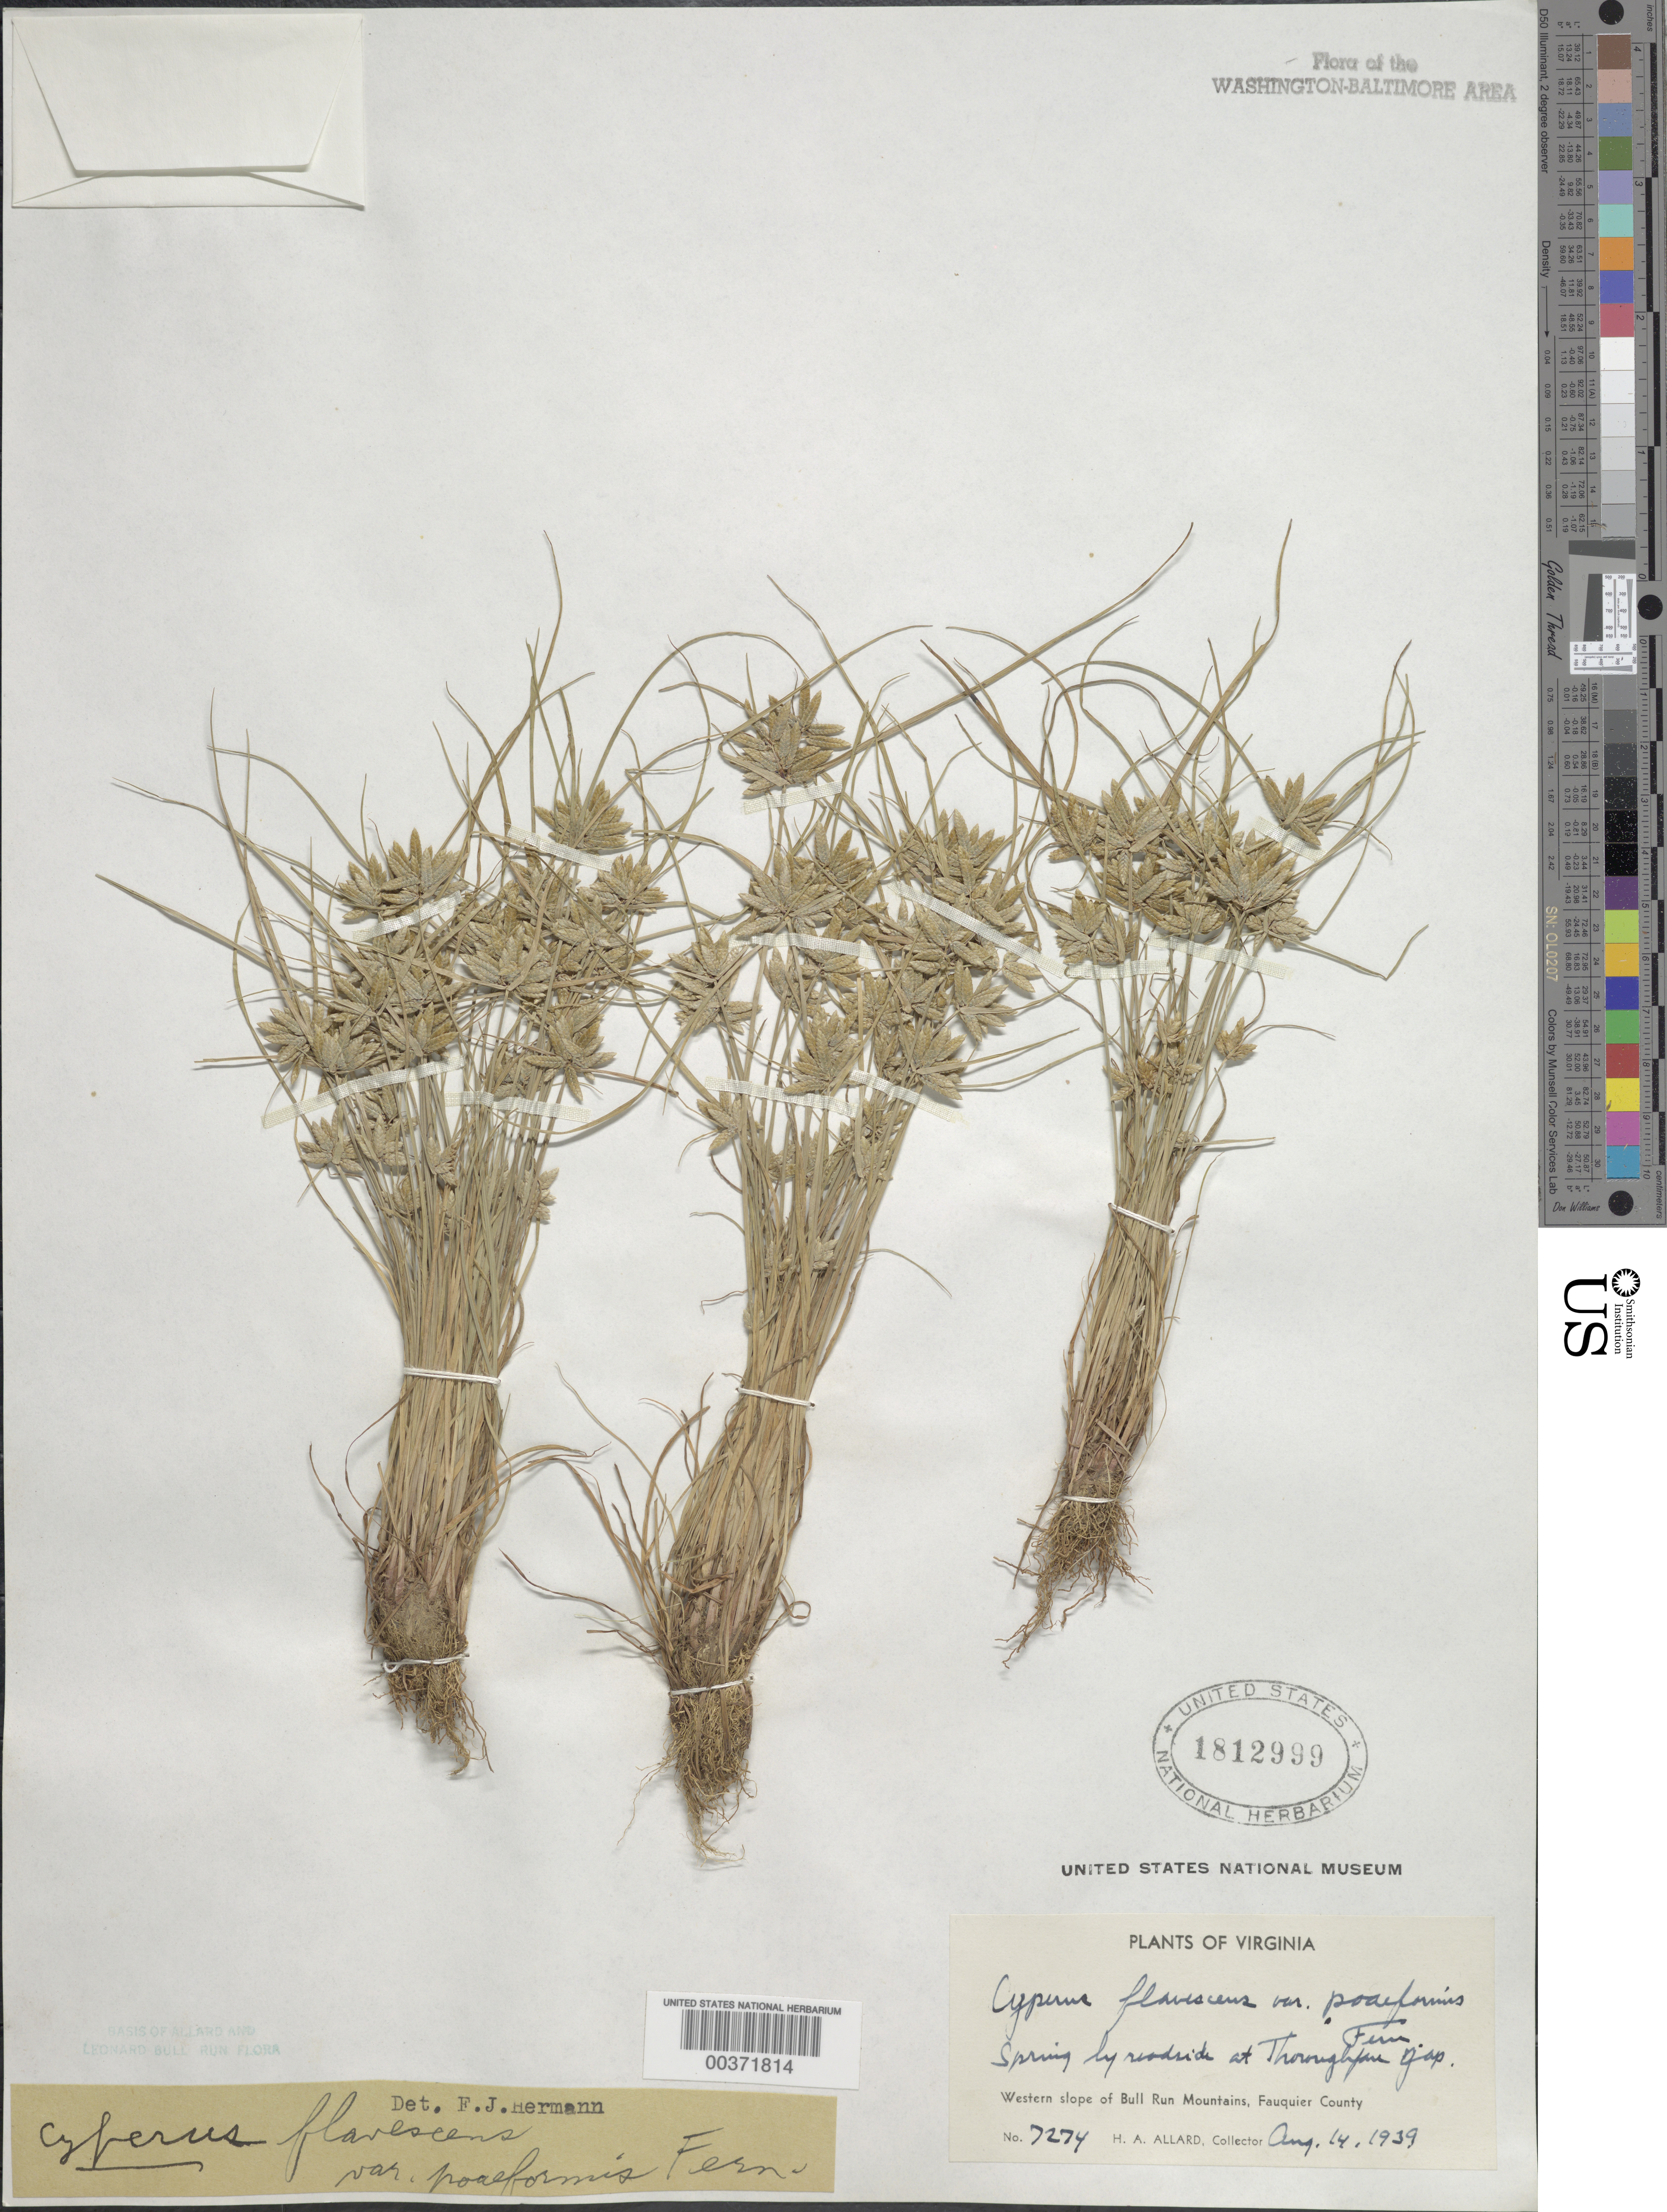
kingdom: Plantae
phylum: Tracheophyta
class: Liliopsida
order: Poales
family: Cyperaceae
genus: Cyperus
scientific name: Cyperus flavescens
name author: L.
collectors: H. A. Allard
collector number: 7274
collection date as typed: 14 Aug 1939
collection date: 1939-08-14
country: United States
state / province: Virginia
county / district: Fauquier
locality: Thorofare Gap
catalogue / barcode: US 1812999